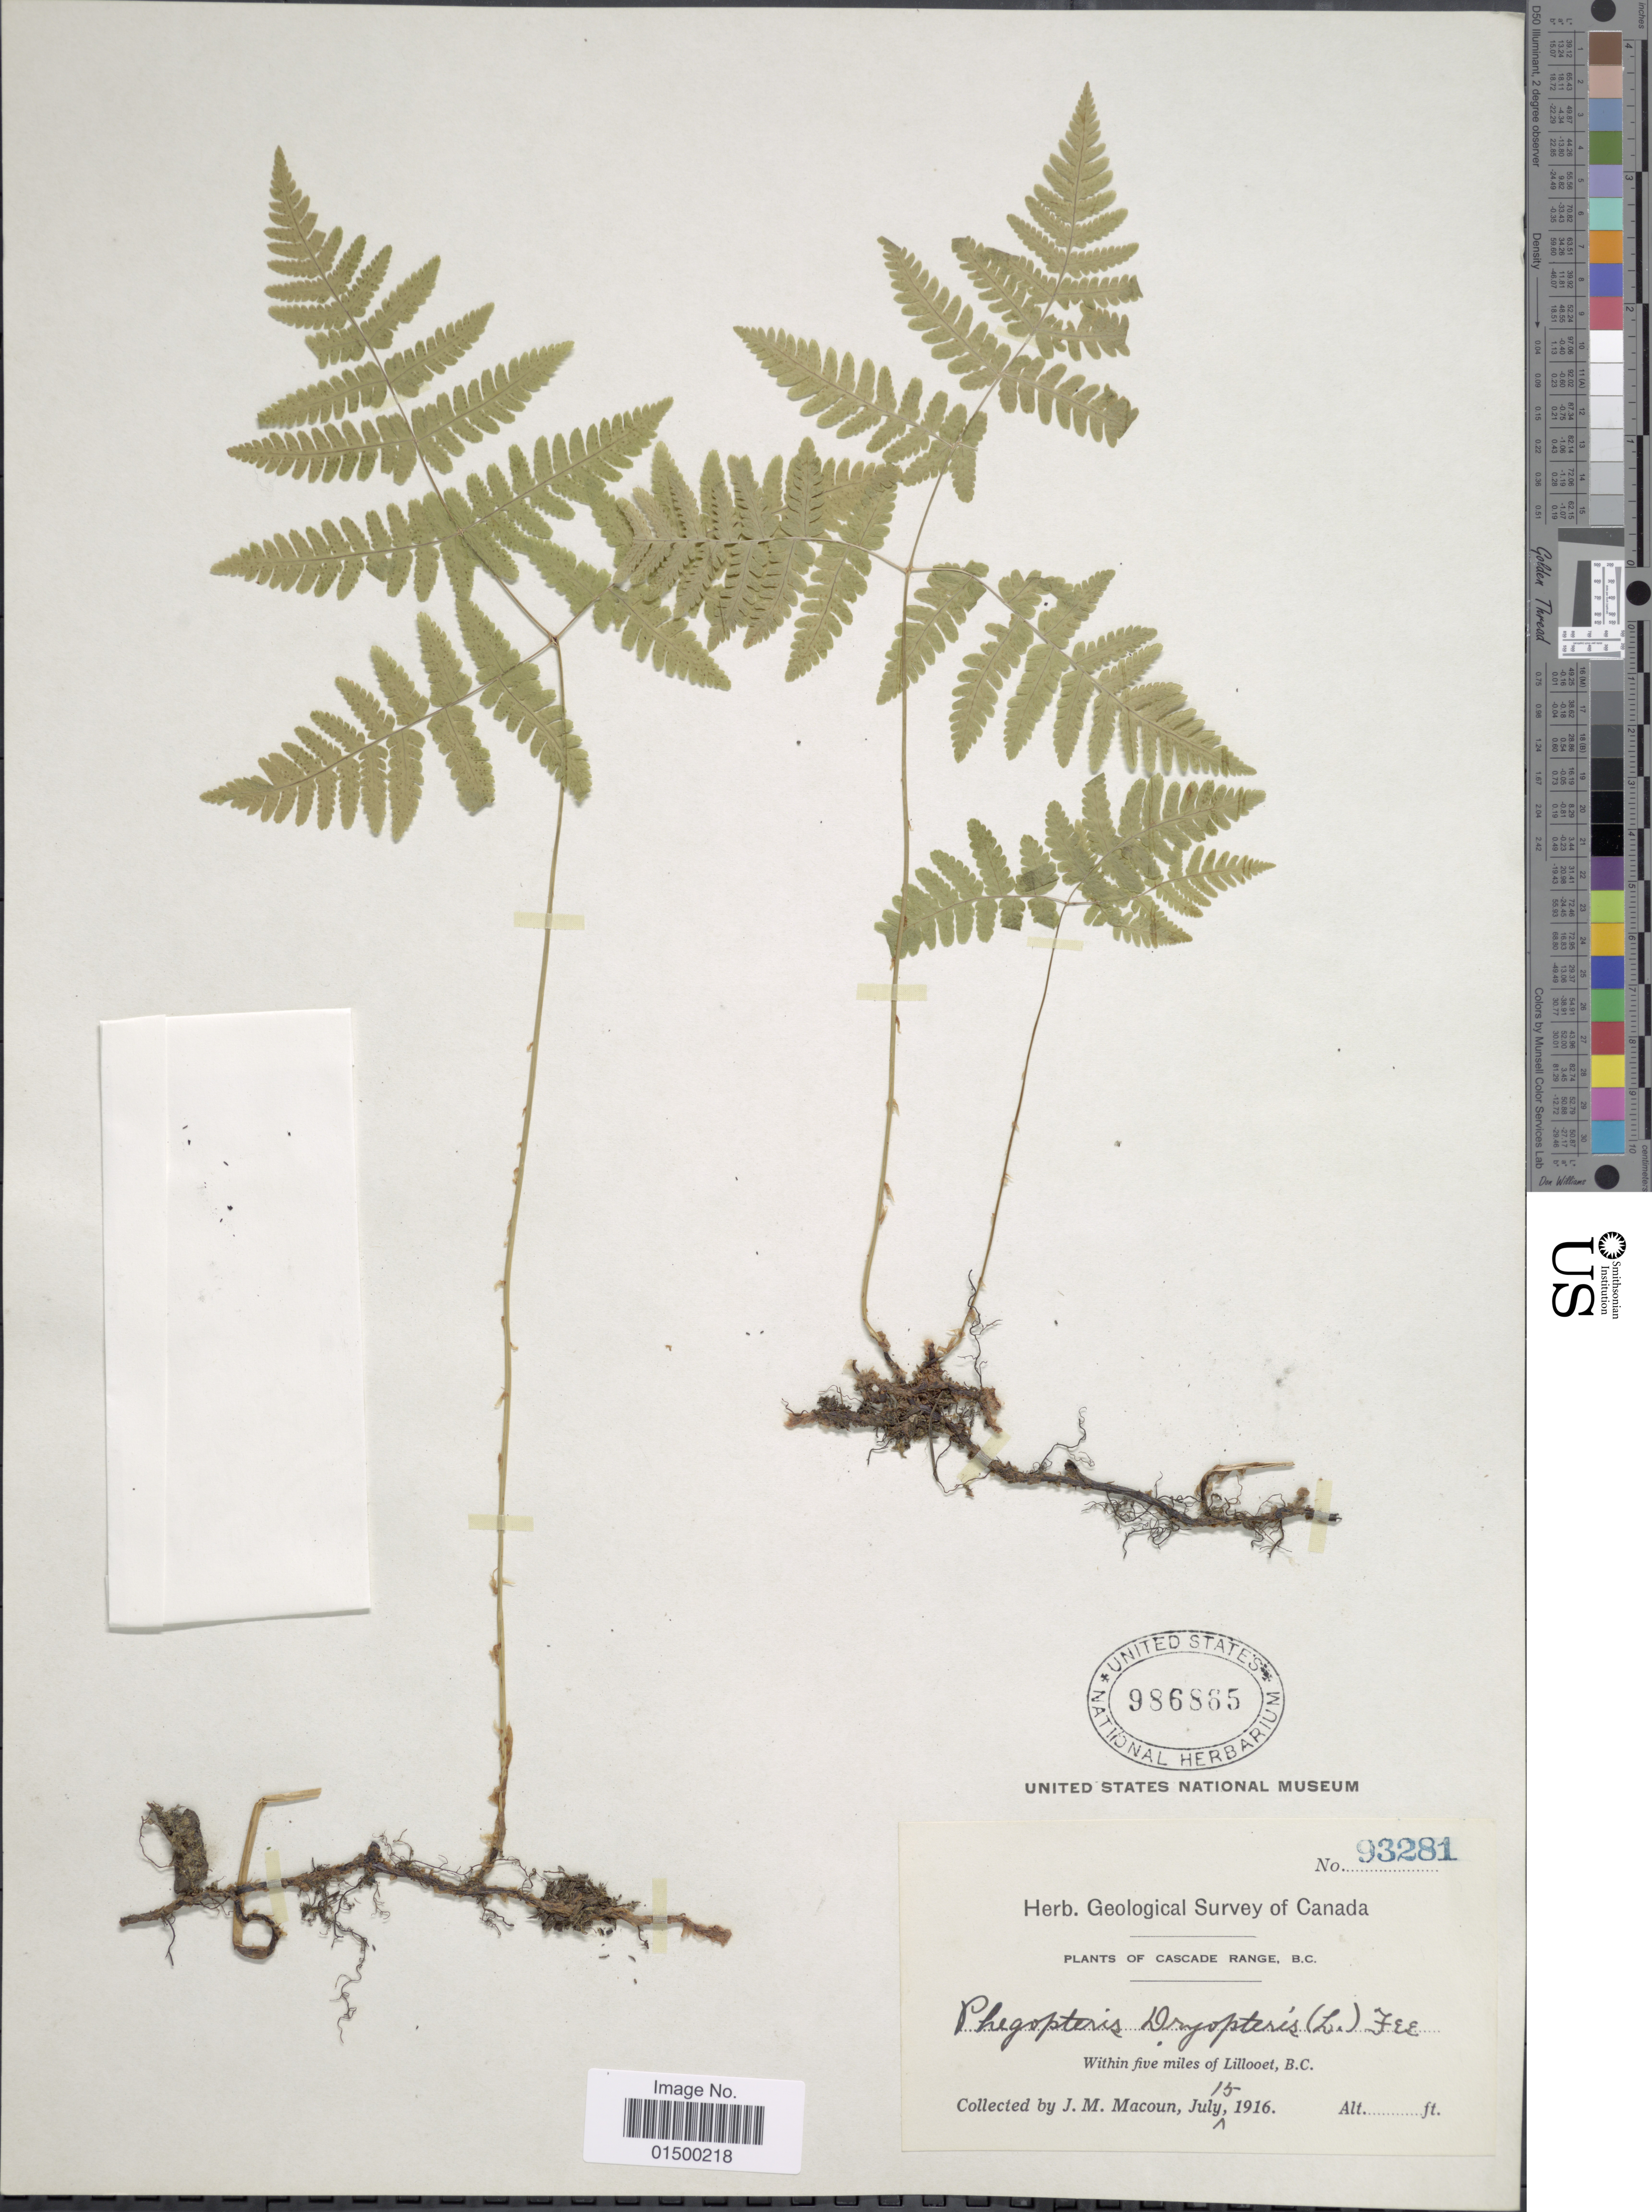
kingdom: Plantae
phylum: Tracheophyta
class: Polypodiopsida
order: Polypodiales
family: Cystopteridaceae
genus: Gymnocarpium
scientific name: Gymnocarpium disjunctum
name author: (Rupr.) Ching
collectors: J. M. Macoun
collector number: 93281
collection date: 1916-07-15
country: Canada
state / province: British Columbia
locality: Cascada Range, B.C. Within vife miles of Lillooet, B. C.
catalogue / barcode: US 986865